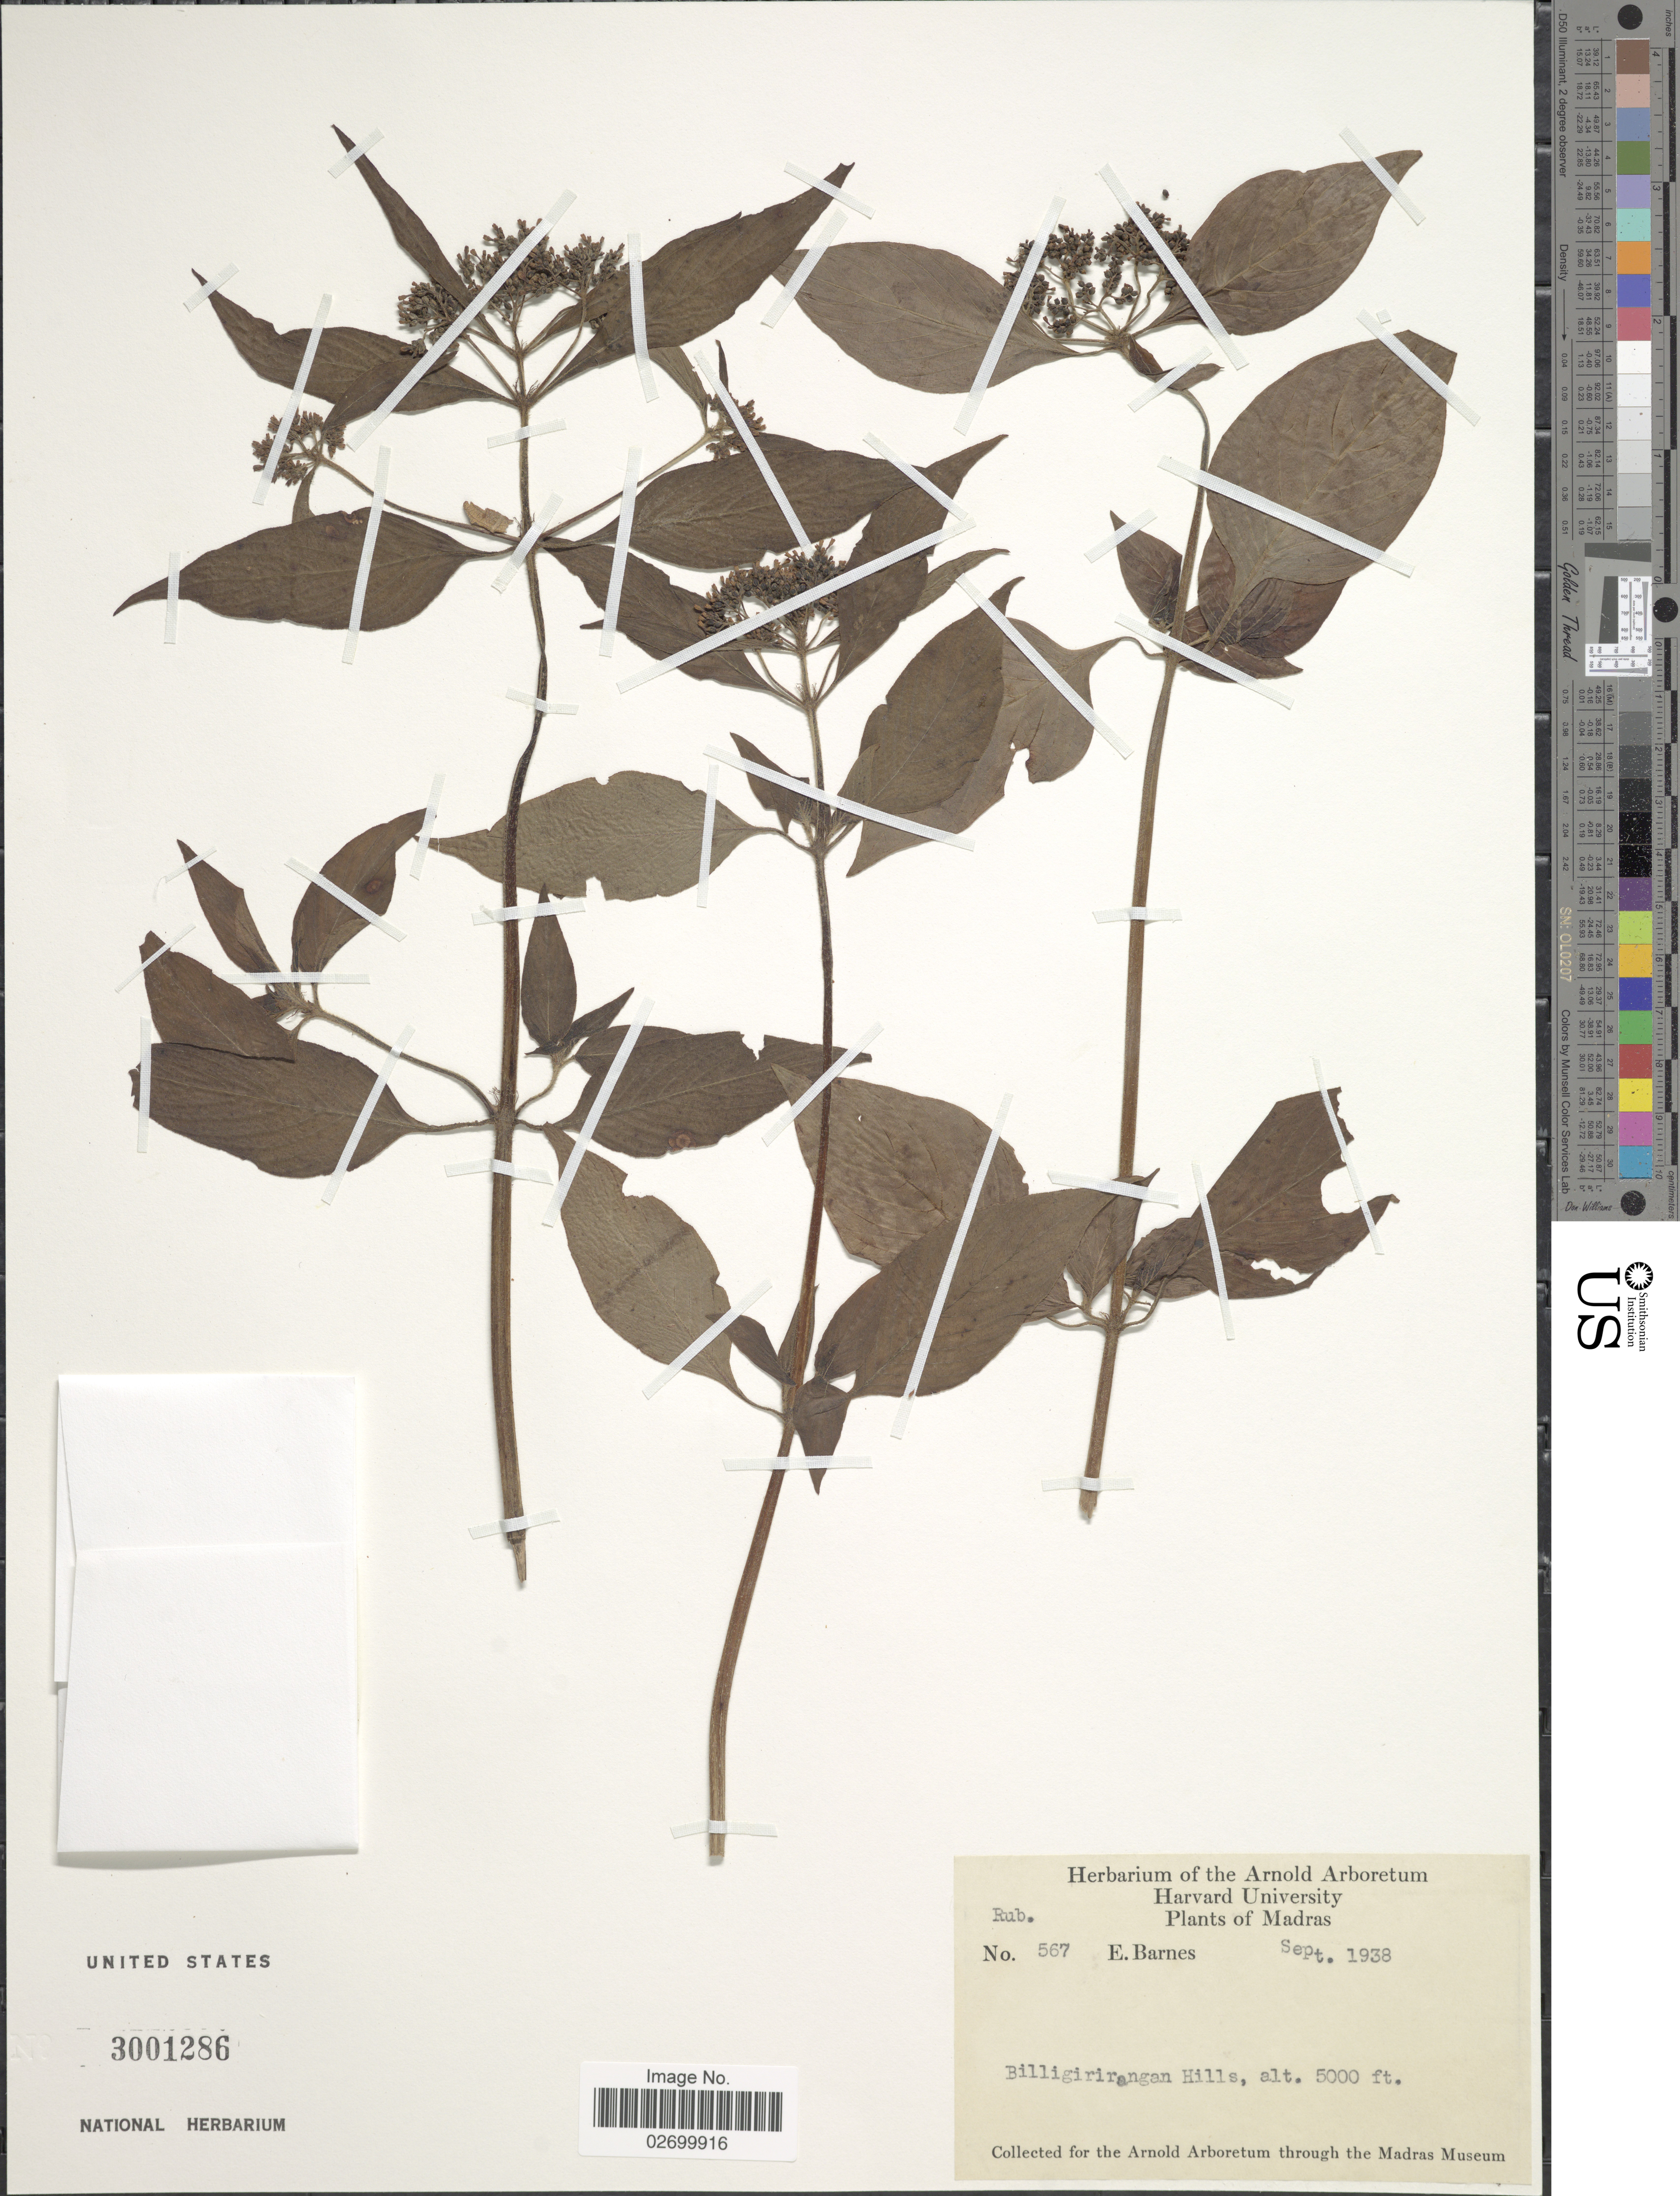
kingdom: Plantae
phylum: Tracheophyta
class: Magnoliopsida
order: Gentianales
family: Rubiaceae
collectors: E. Barnes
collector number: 567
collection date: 1938-09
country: India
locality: Madras, Billigirirangan Hills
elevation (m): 1524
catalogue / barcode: US 3001286